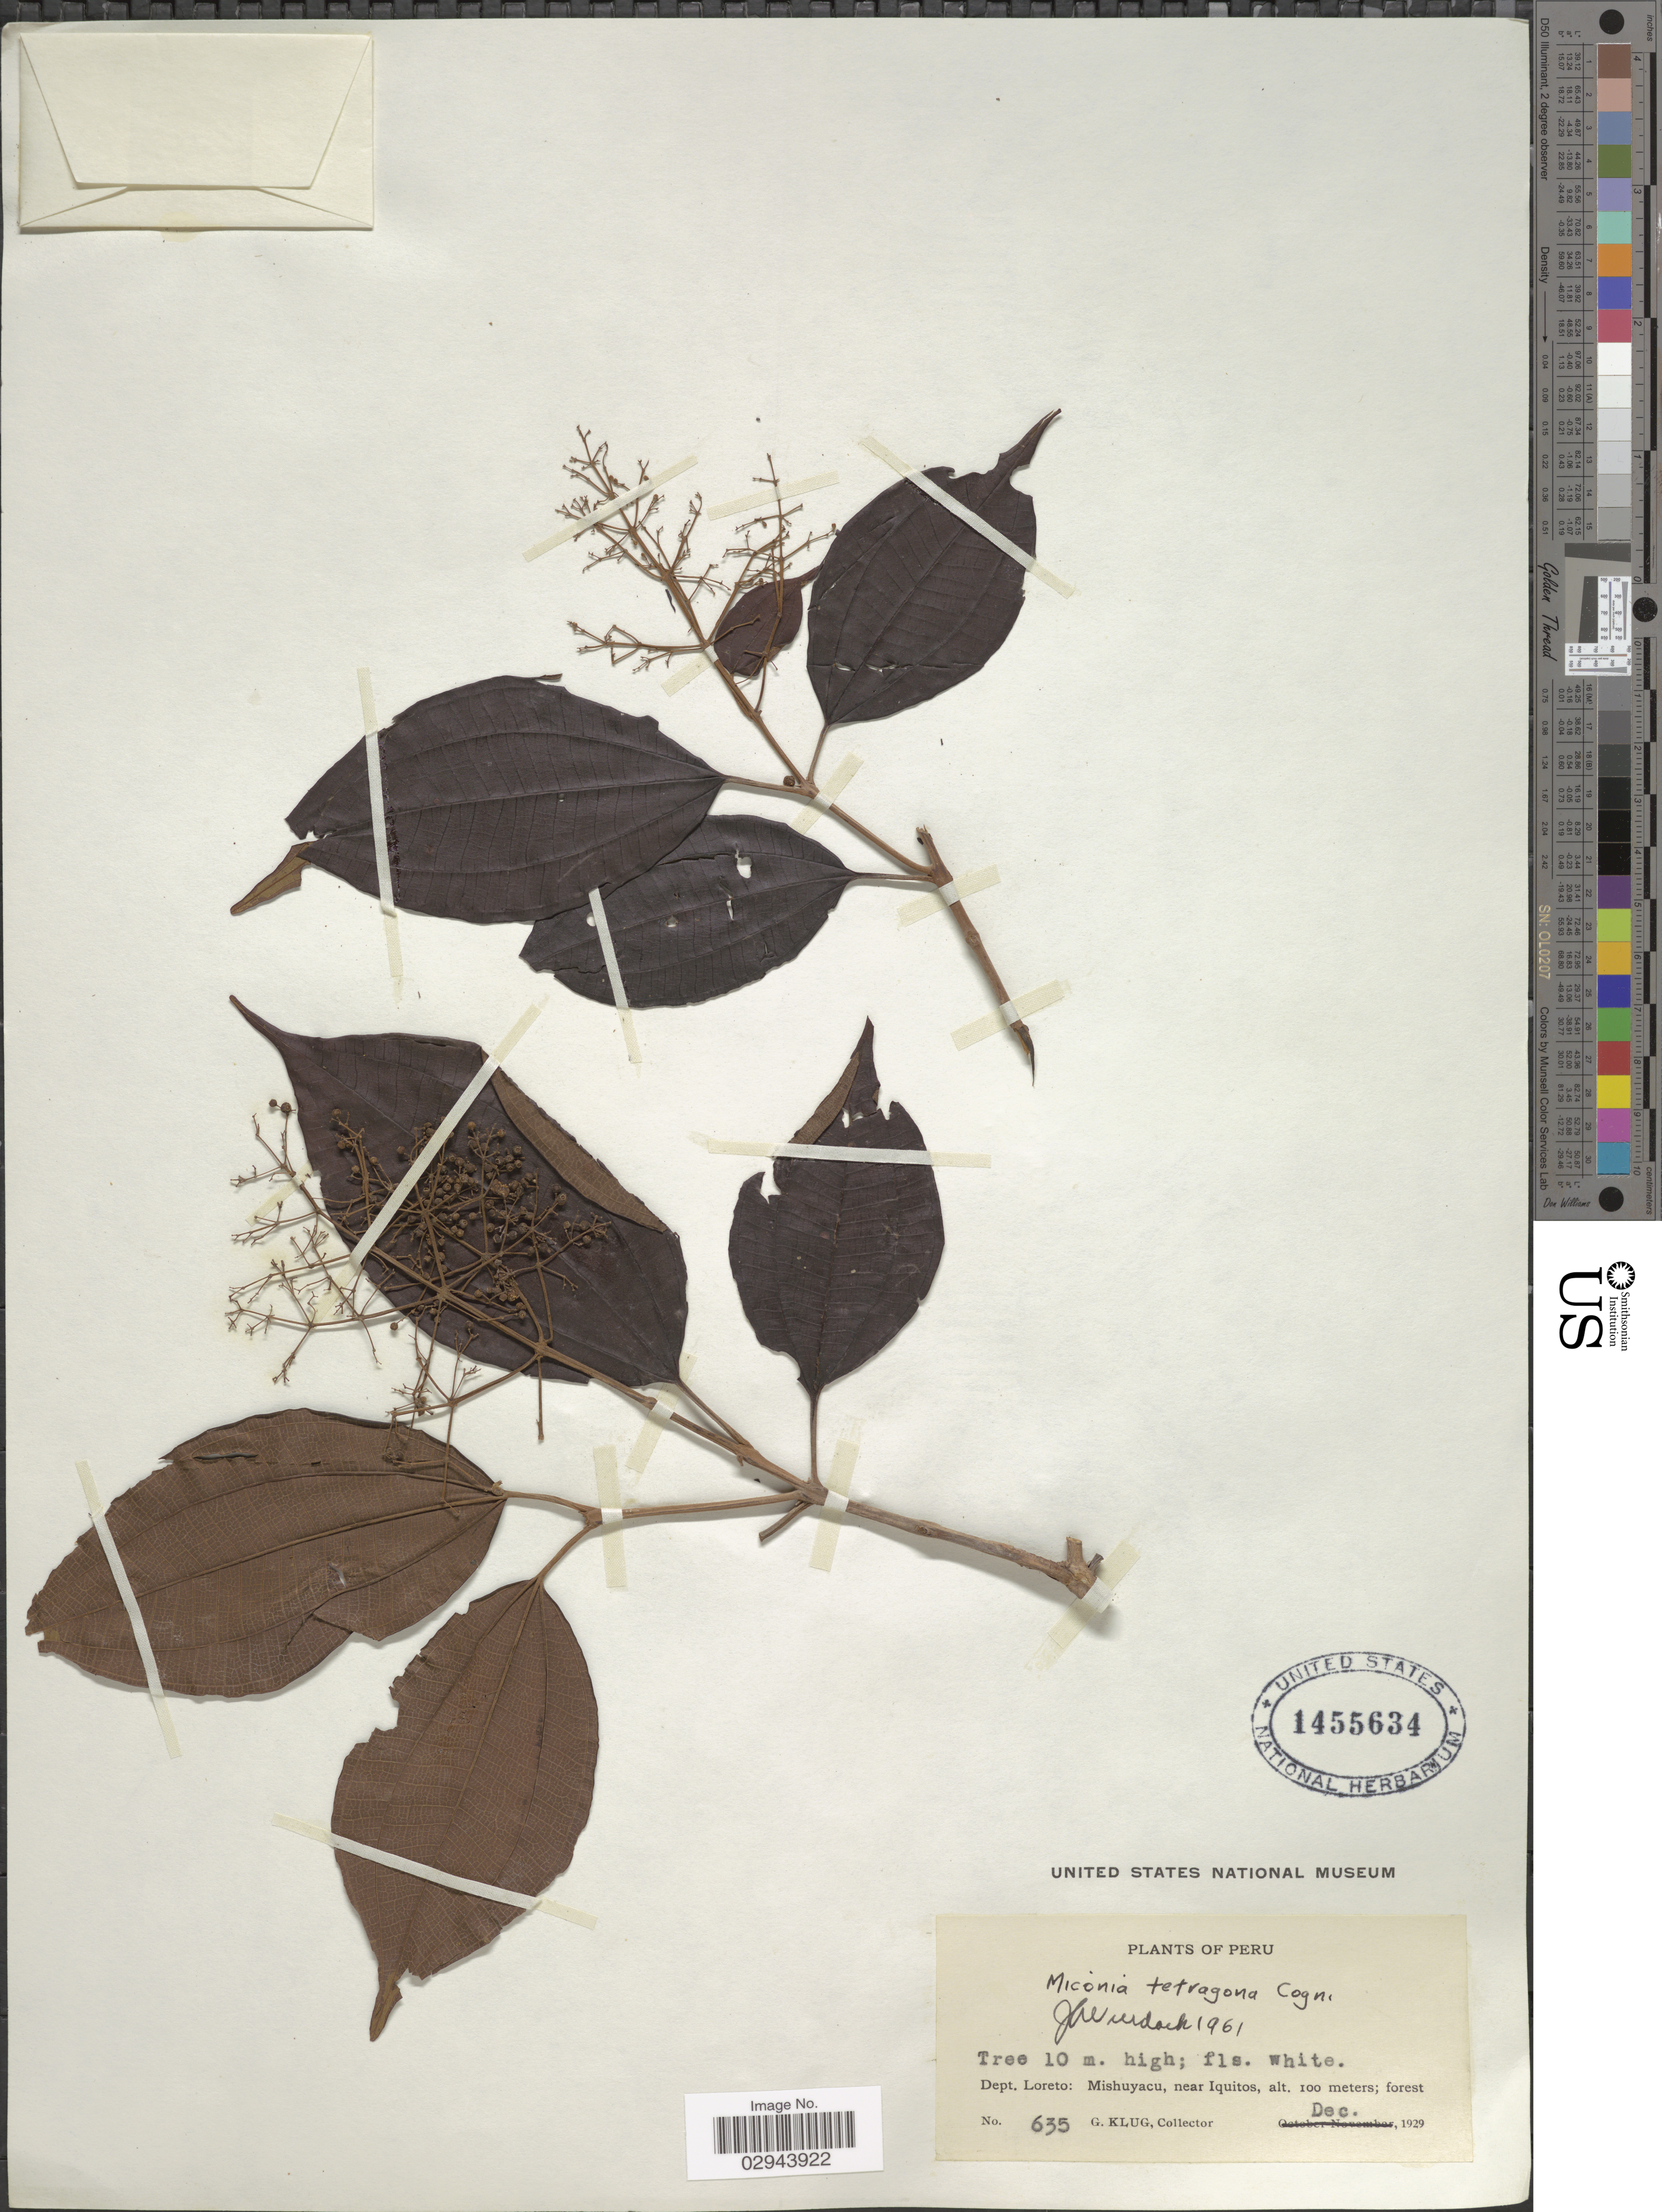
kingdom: Plantae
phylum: Tracheophyta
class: Magnoliopsida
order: Myrtales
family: Melastomataceae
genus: Miconia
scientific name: Miconia tetragona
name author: Cogn.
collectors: G. Klug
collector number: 635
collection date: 1929-12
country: Peru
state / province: Loreto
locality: Dept. Loreto, Mishuyacu, near Iquitos.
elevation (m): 100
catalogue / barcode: US 1455634